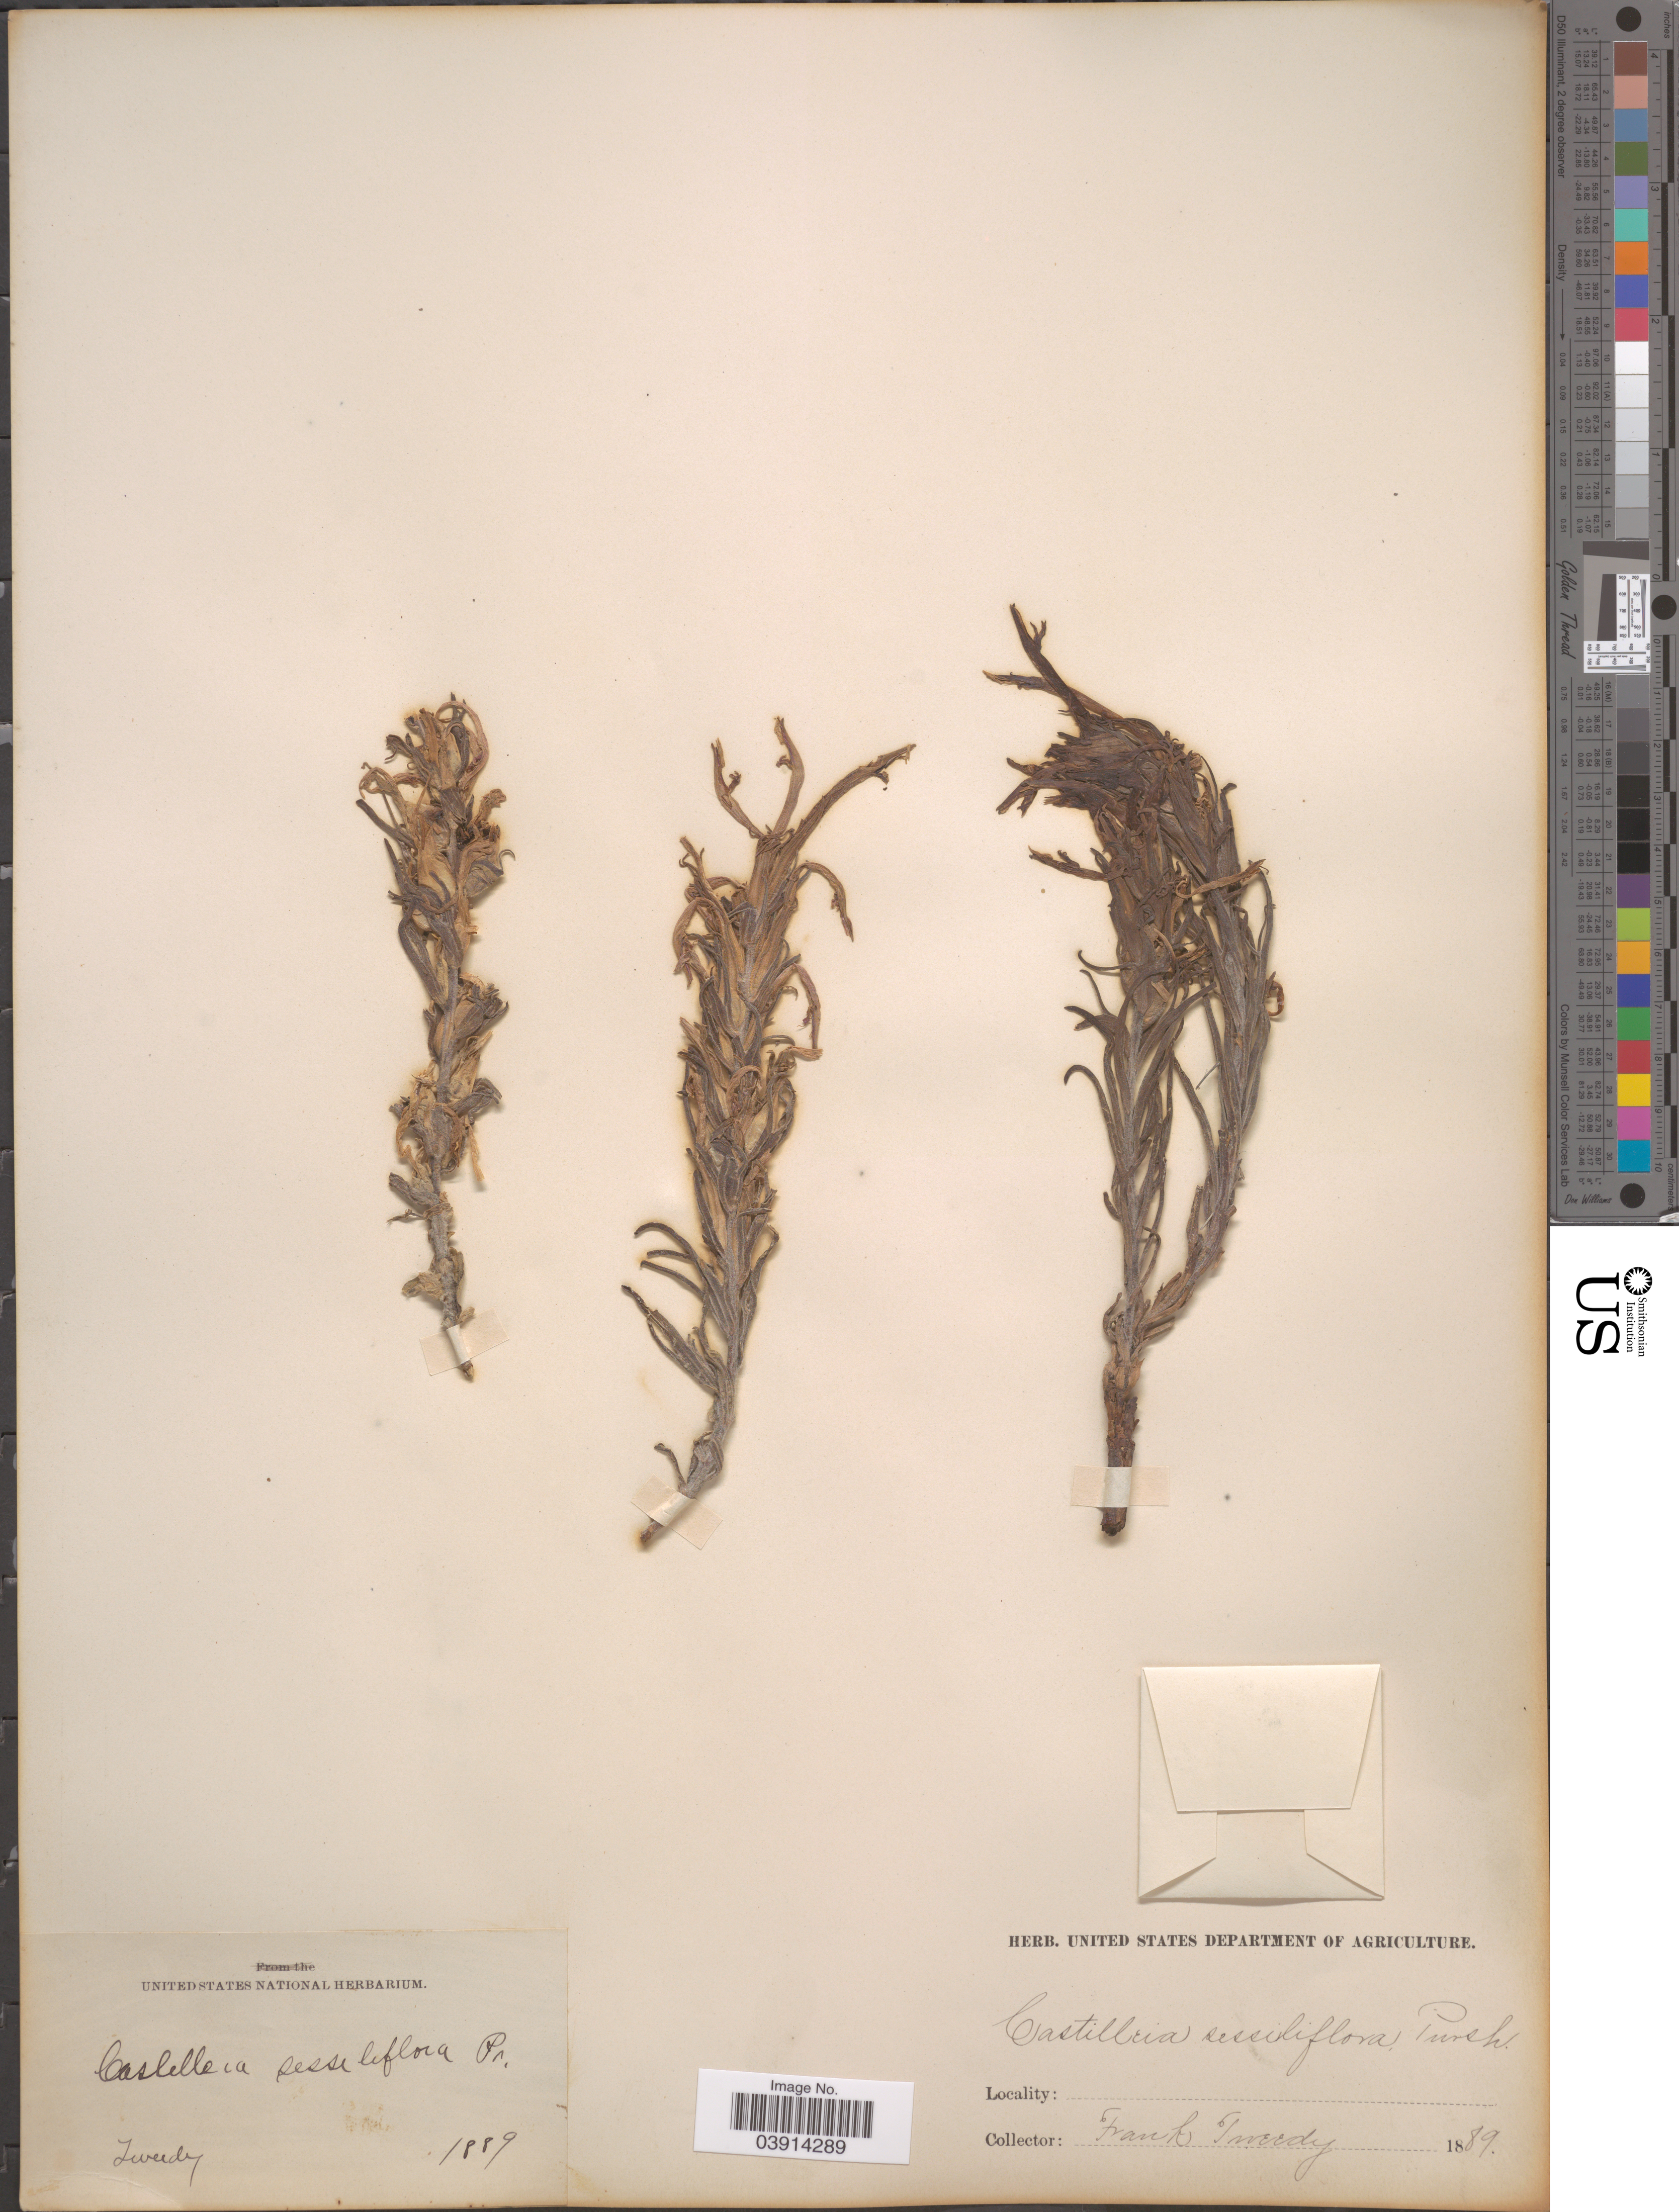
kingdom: Plantae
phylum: Tracheophyta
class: Magnoliopsida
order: Lamiales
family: Orobanchaceae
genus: Castilleja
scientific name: Castilleja sessiliflora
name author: Pursh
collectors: F. Tweedy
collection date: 1889